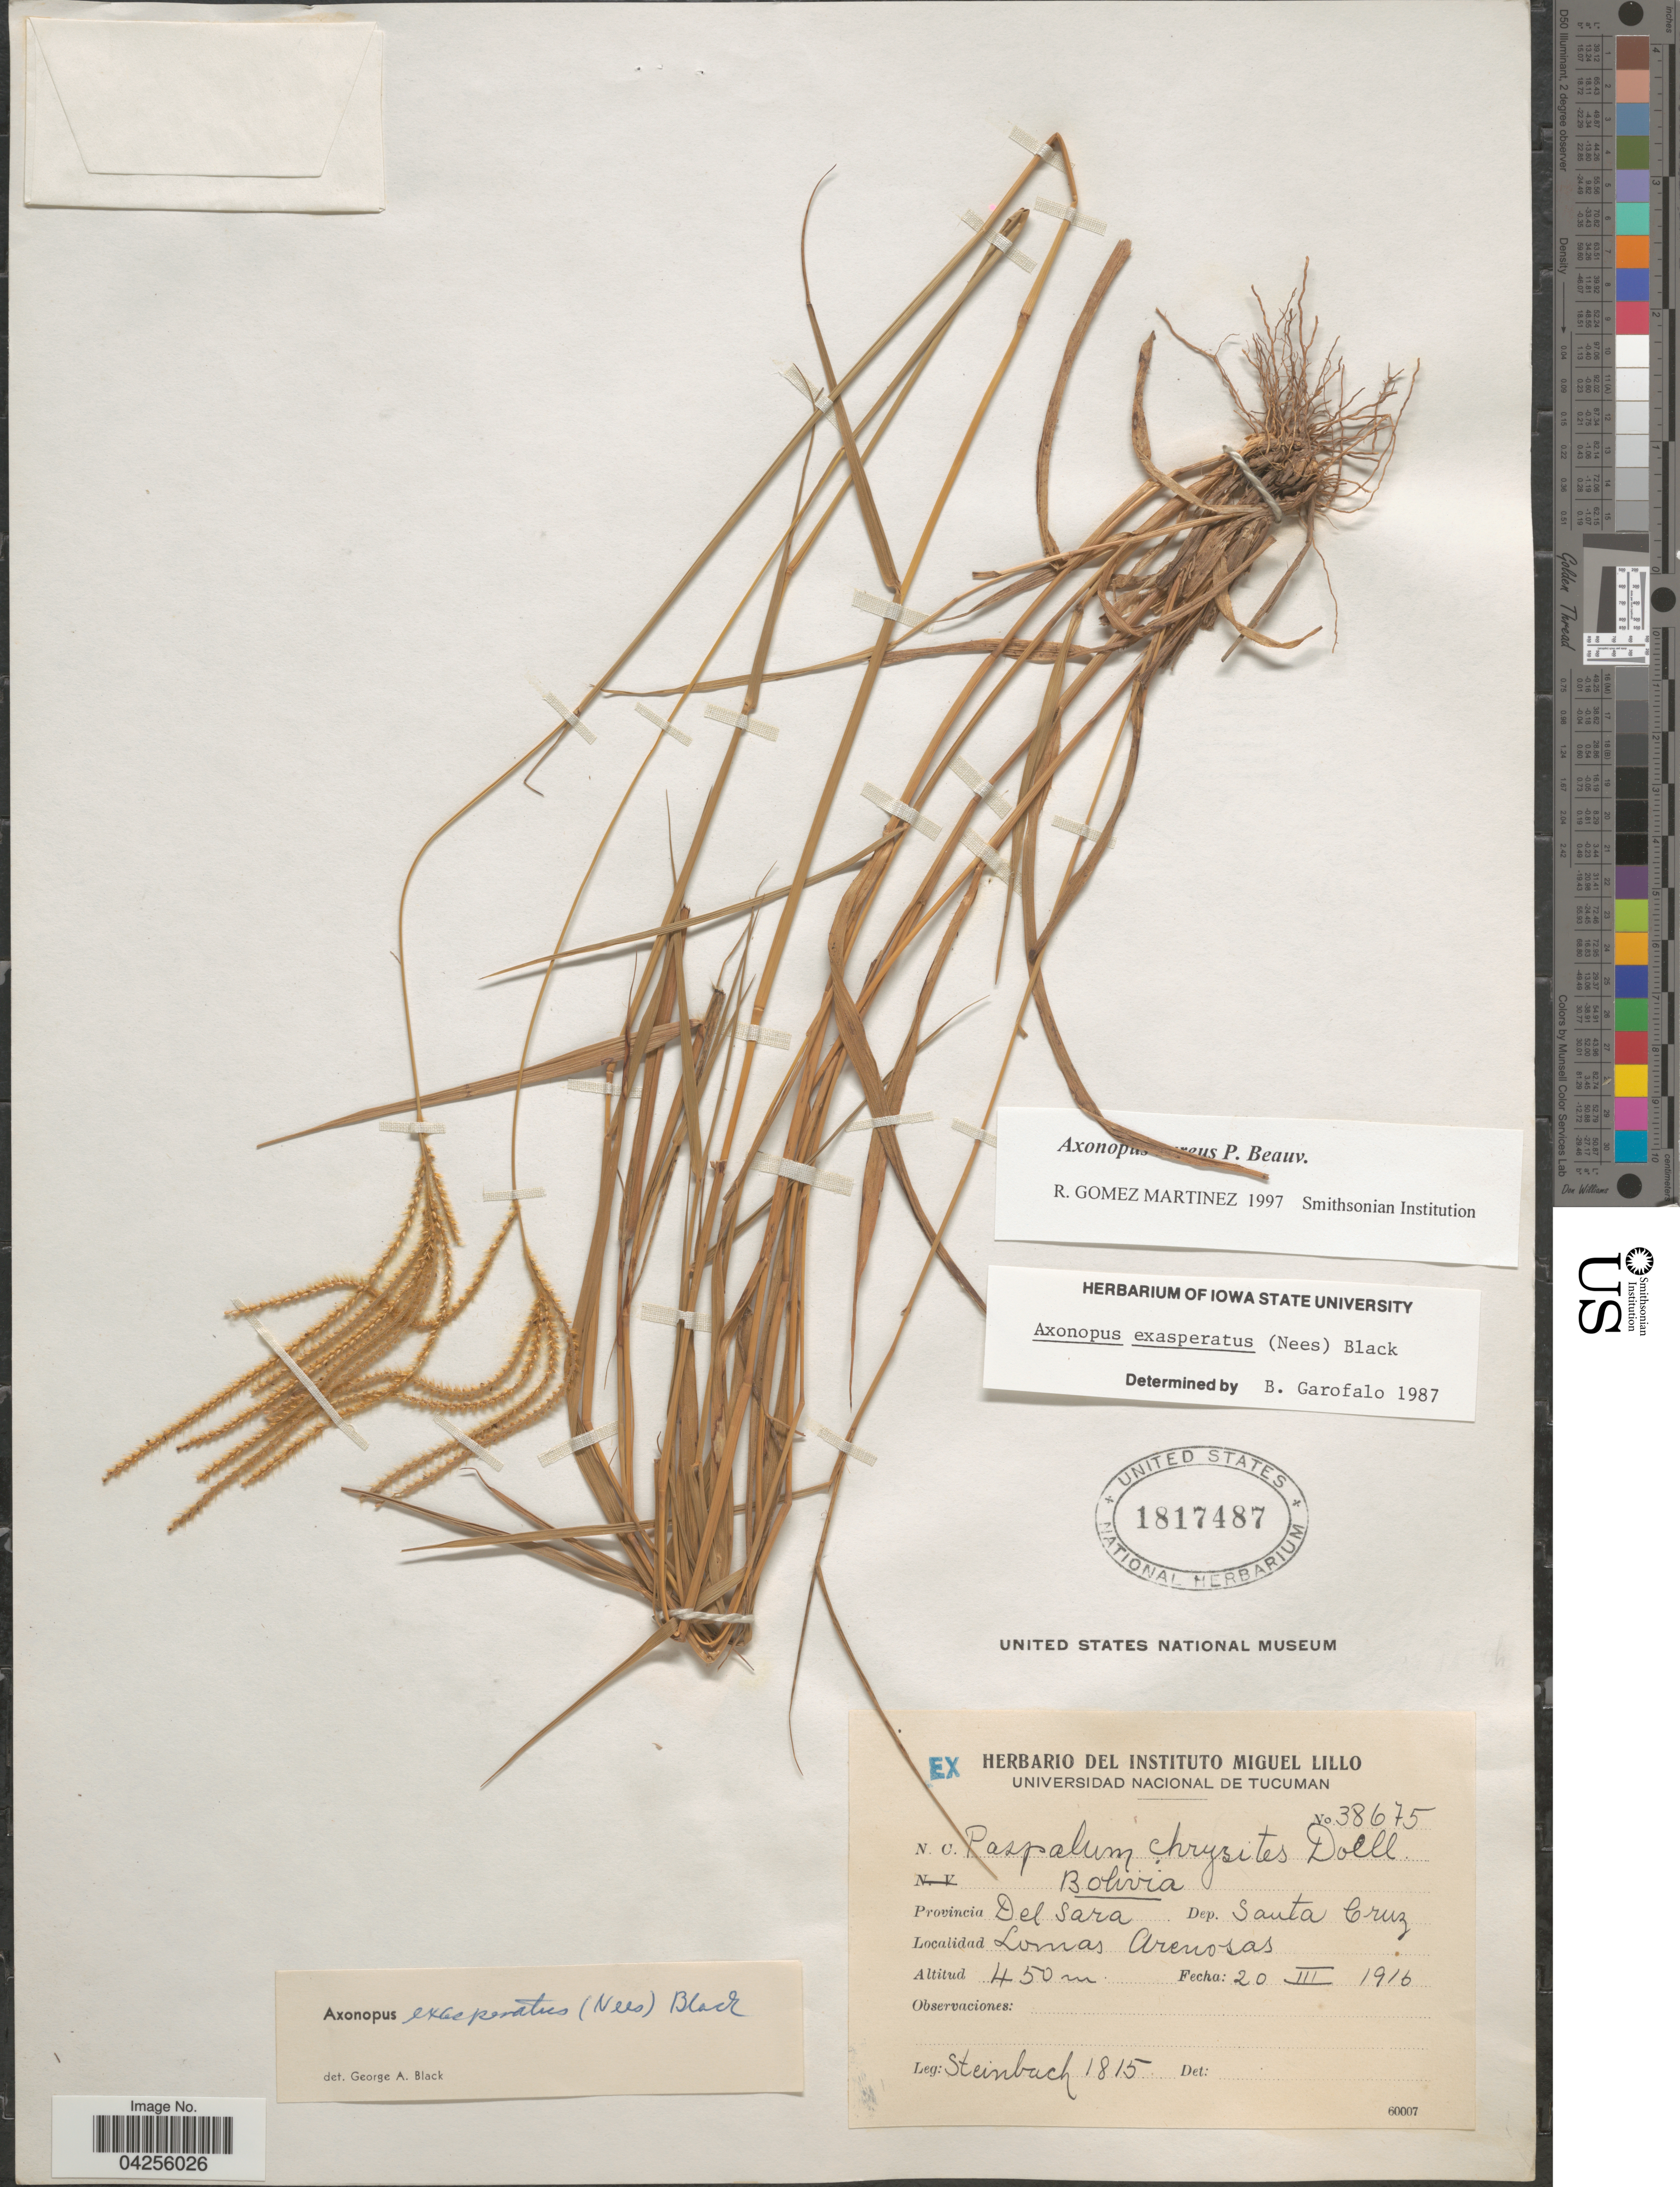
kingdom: Plantae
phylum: Tracheophyta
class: Liliopsida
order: Poales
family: Poaceae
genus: Axonopus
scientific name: Axonopus canescens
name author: (Nees ex Trin.) Pilg.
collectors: Steinbach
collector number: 1815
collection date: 1916-03-20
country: Bolivia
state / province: Santa Cruz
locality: Provincia Del Sara. Dep. Santa Cruz. Lomas Arenosas.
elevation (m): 450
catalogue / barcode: US 1817487